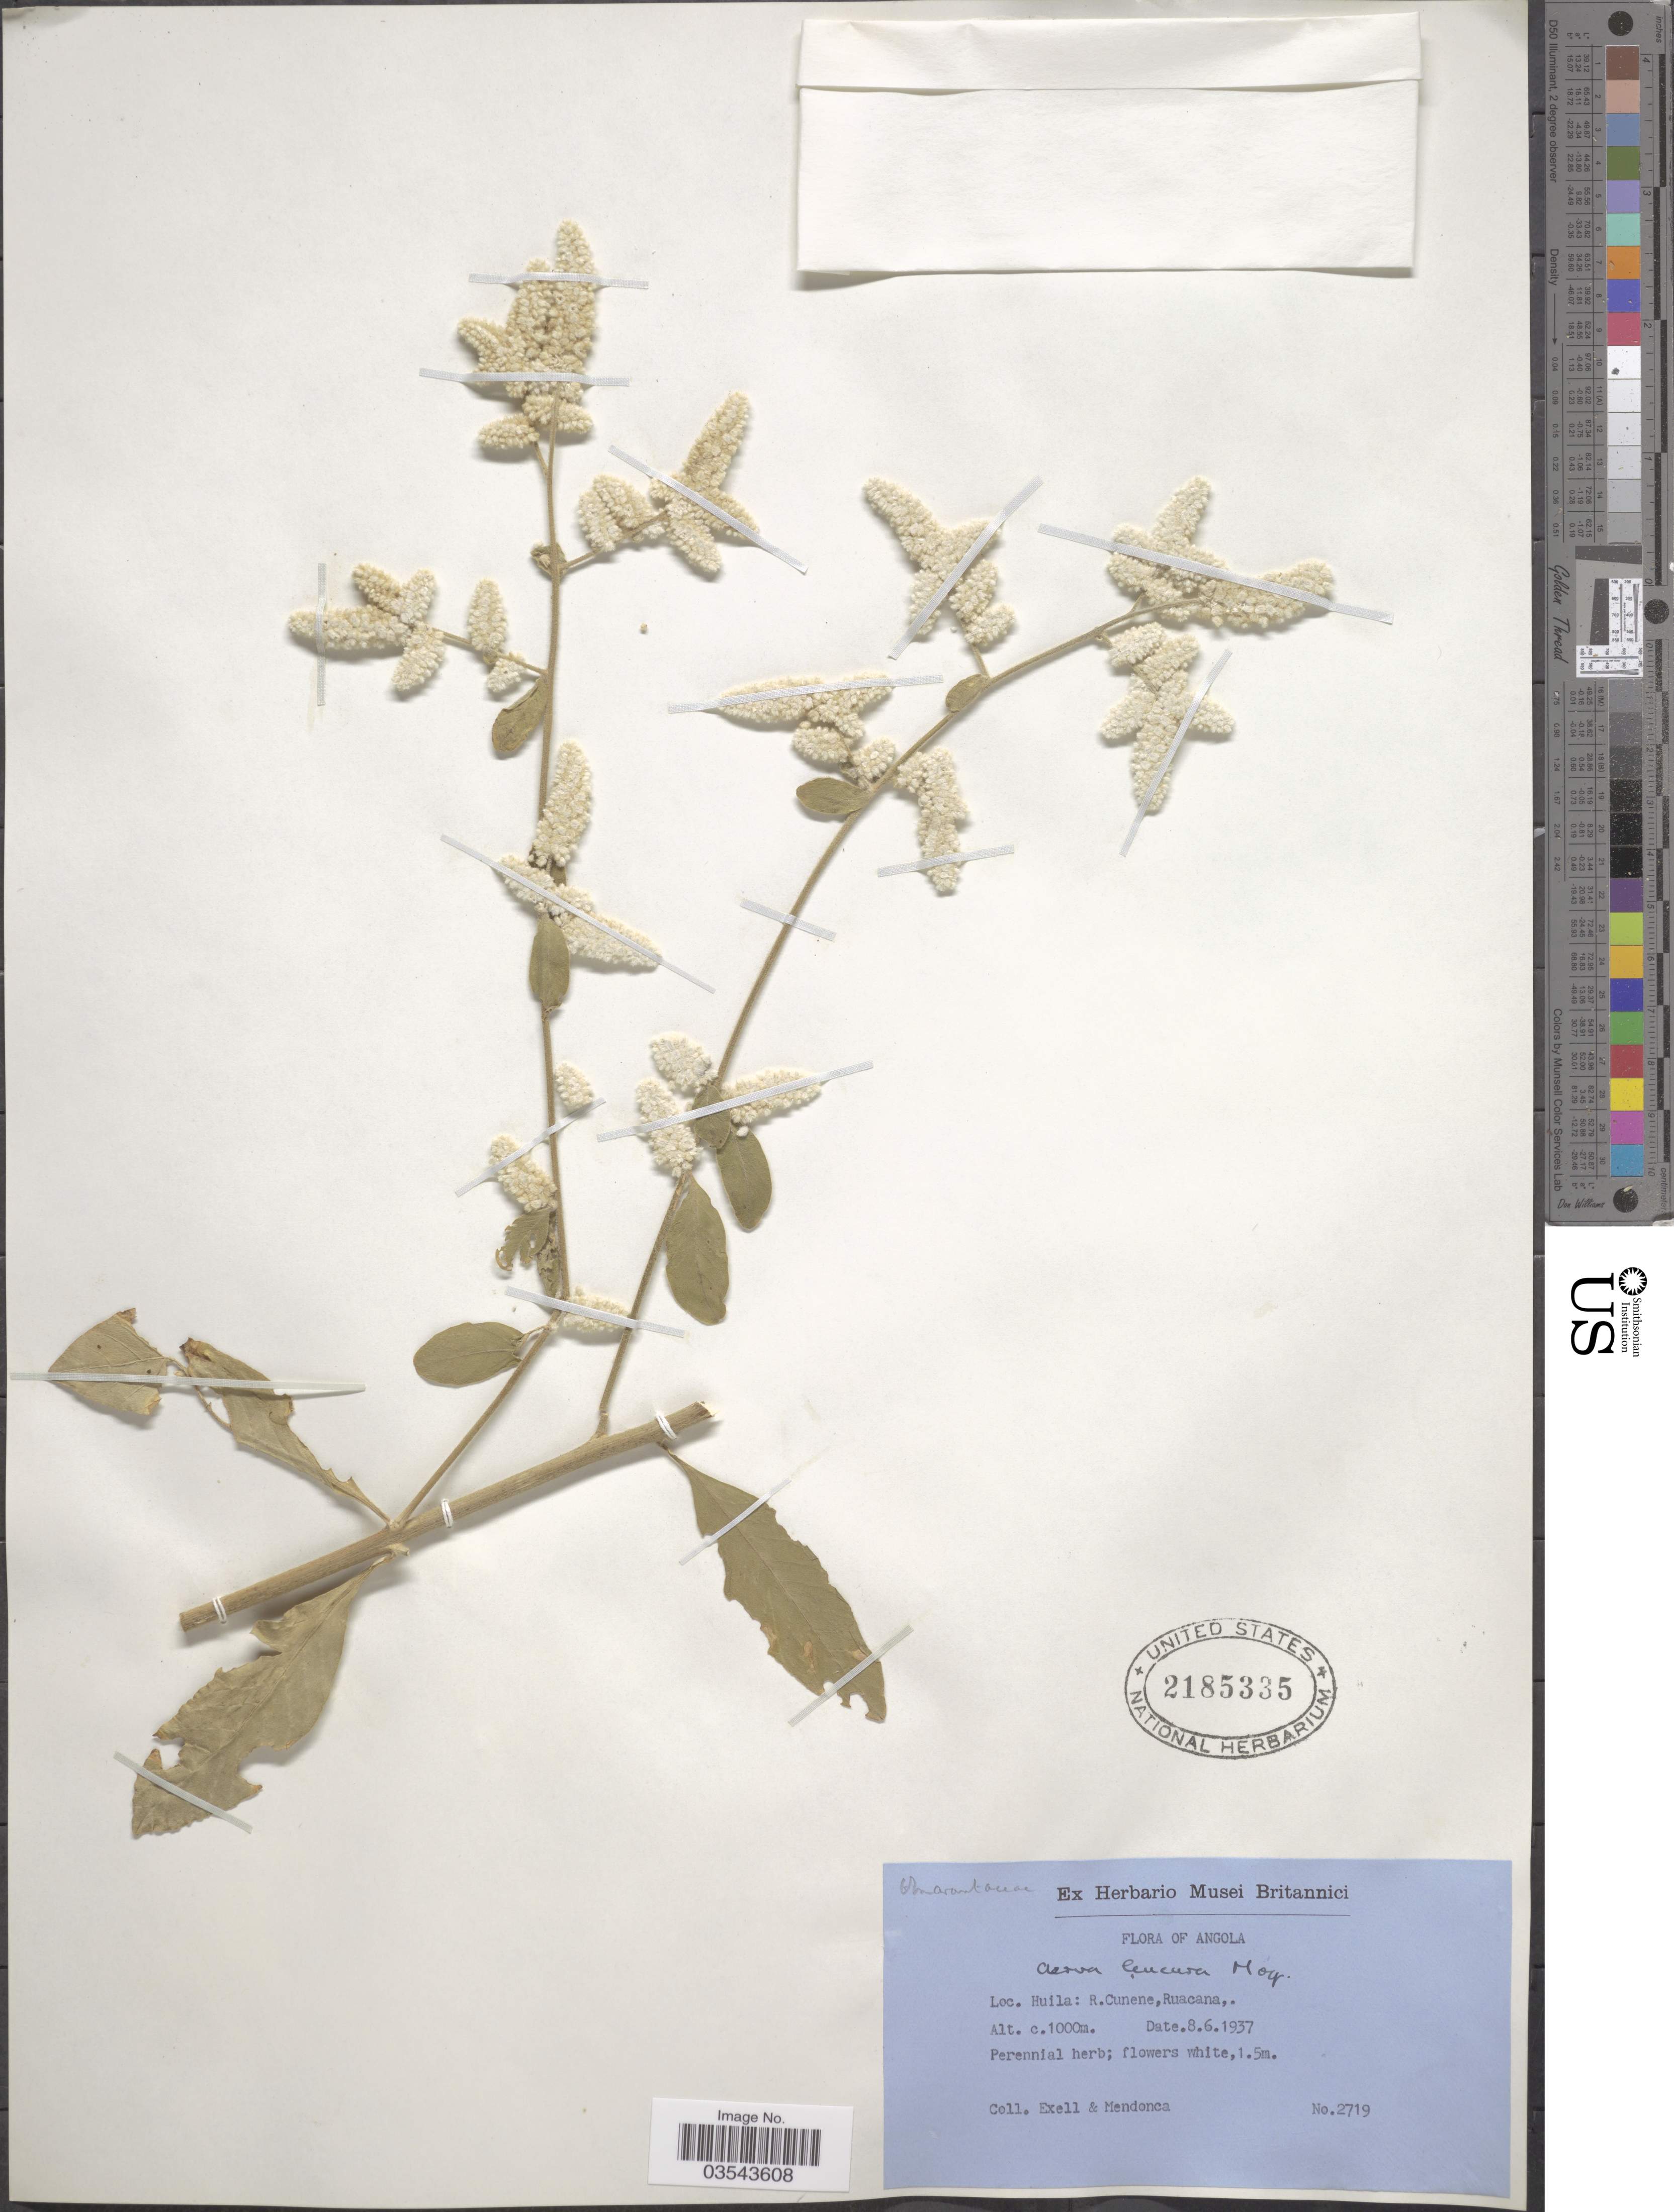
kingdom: Plantae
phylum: Tracheophyta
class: Magnoliopsida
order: Caryophyllales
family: Amaranthaceae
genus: Ouret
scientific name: Ouret lecura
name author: (Moq.) Kuntze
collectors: Exell, -- & Mendonca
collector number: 2719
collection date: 1937-06-08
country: Angola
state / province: Huila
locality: R. Cunene, Ruacana.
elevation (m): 1000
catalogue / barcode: US 2185335